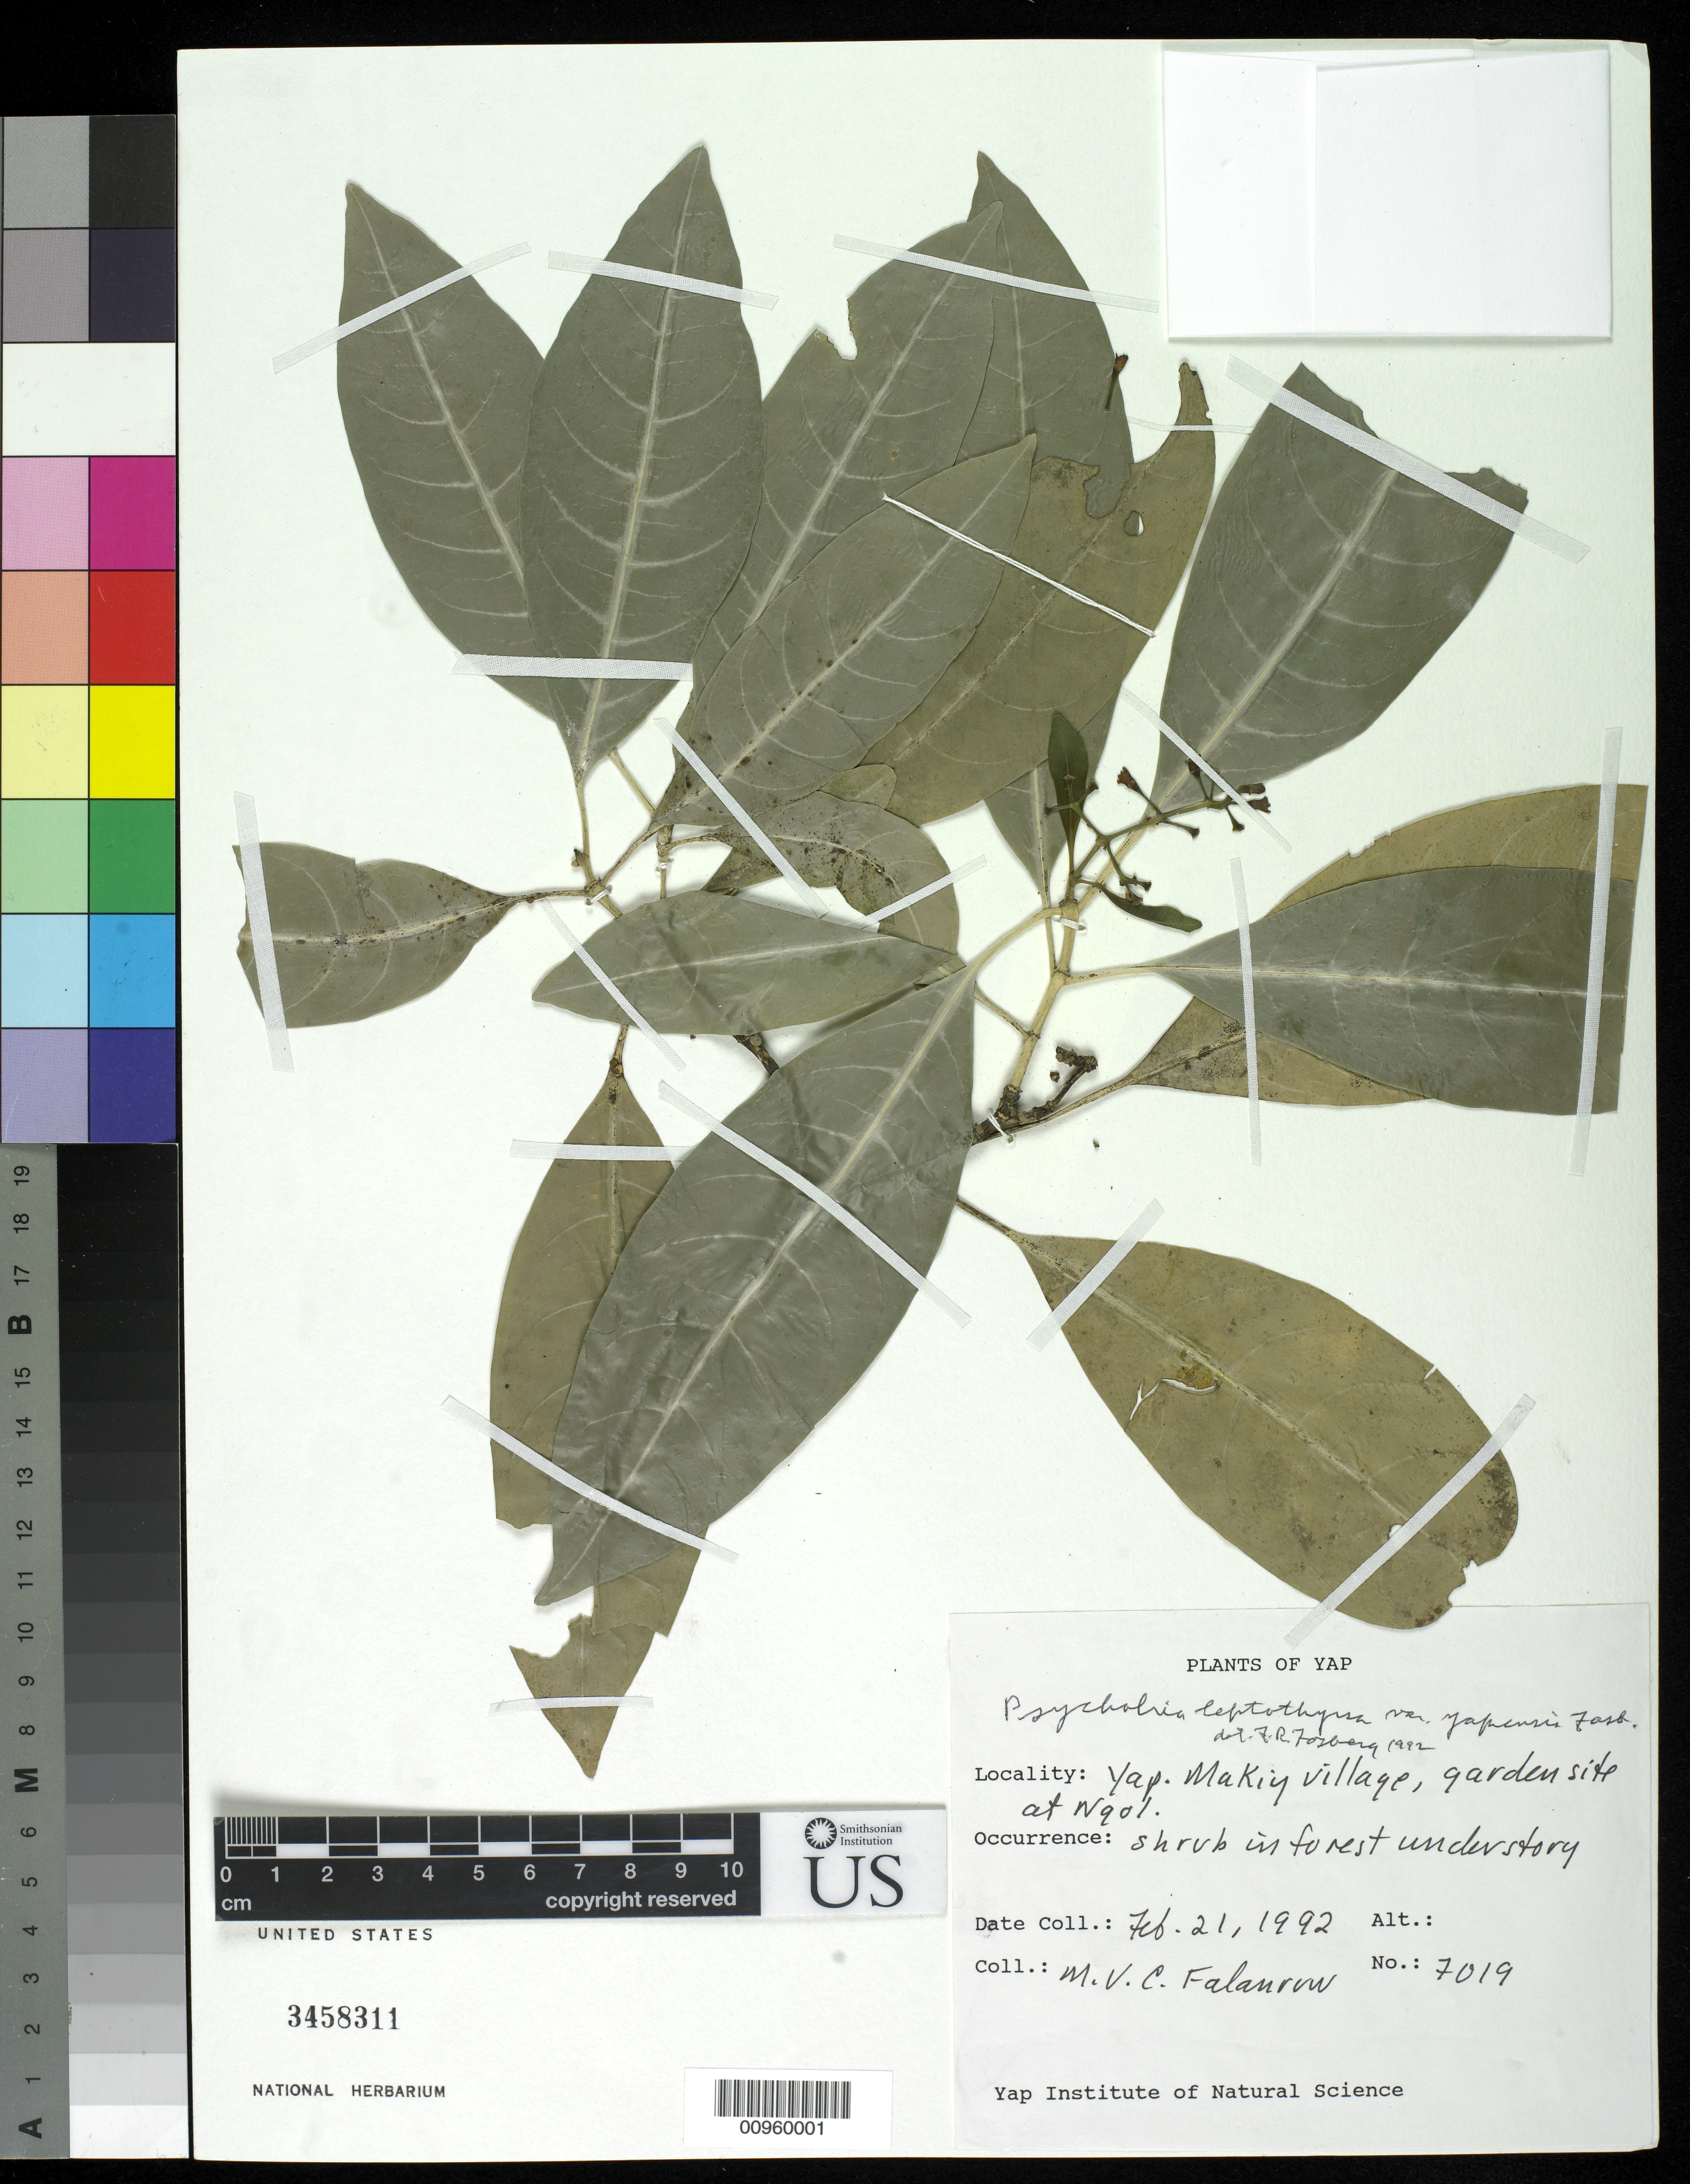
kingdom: Plantae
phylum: Tracheophyta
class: Magnoliopsida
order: Gentianales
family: Rubiaceae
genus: Psychotria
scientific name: Psychotria leptothyrsa var. yapensis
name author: Fosberg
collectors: M. V. Falanruw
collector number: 7019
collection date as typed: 21 Feb 1992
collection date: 1992-02-21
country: Micronesia, Federated States of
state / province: Yap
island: Yap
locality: Makiy village, garden site at Ngol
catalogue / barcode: US 3458311